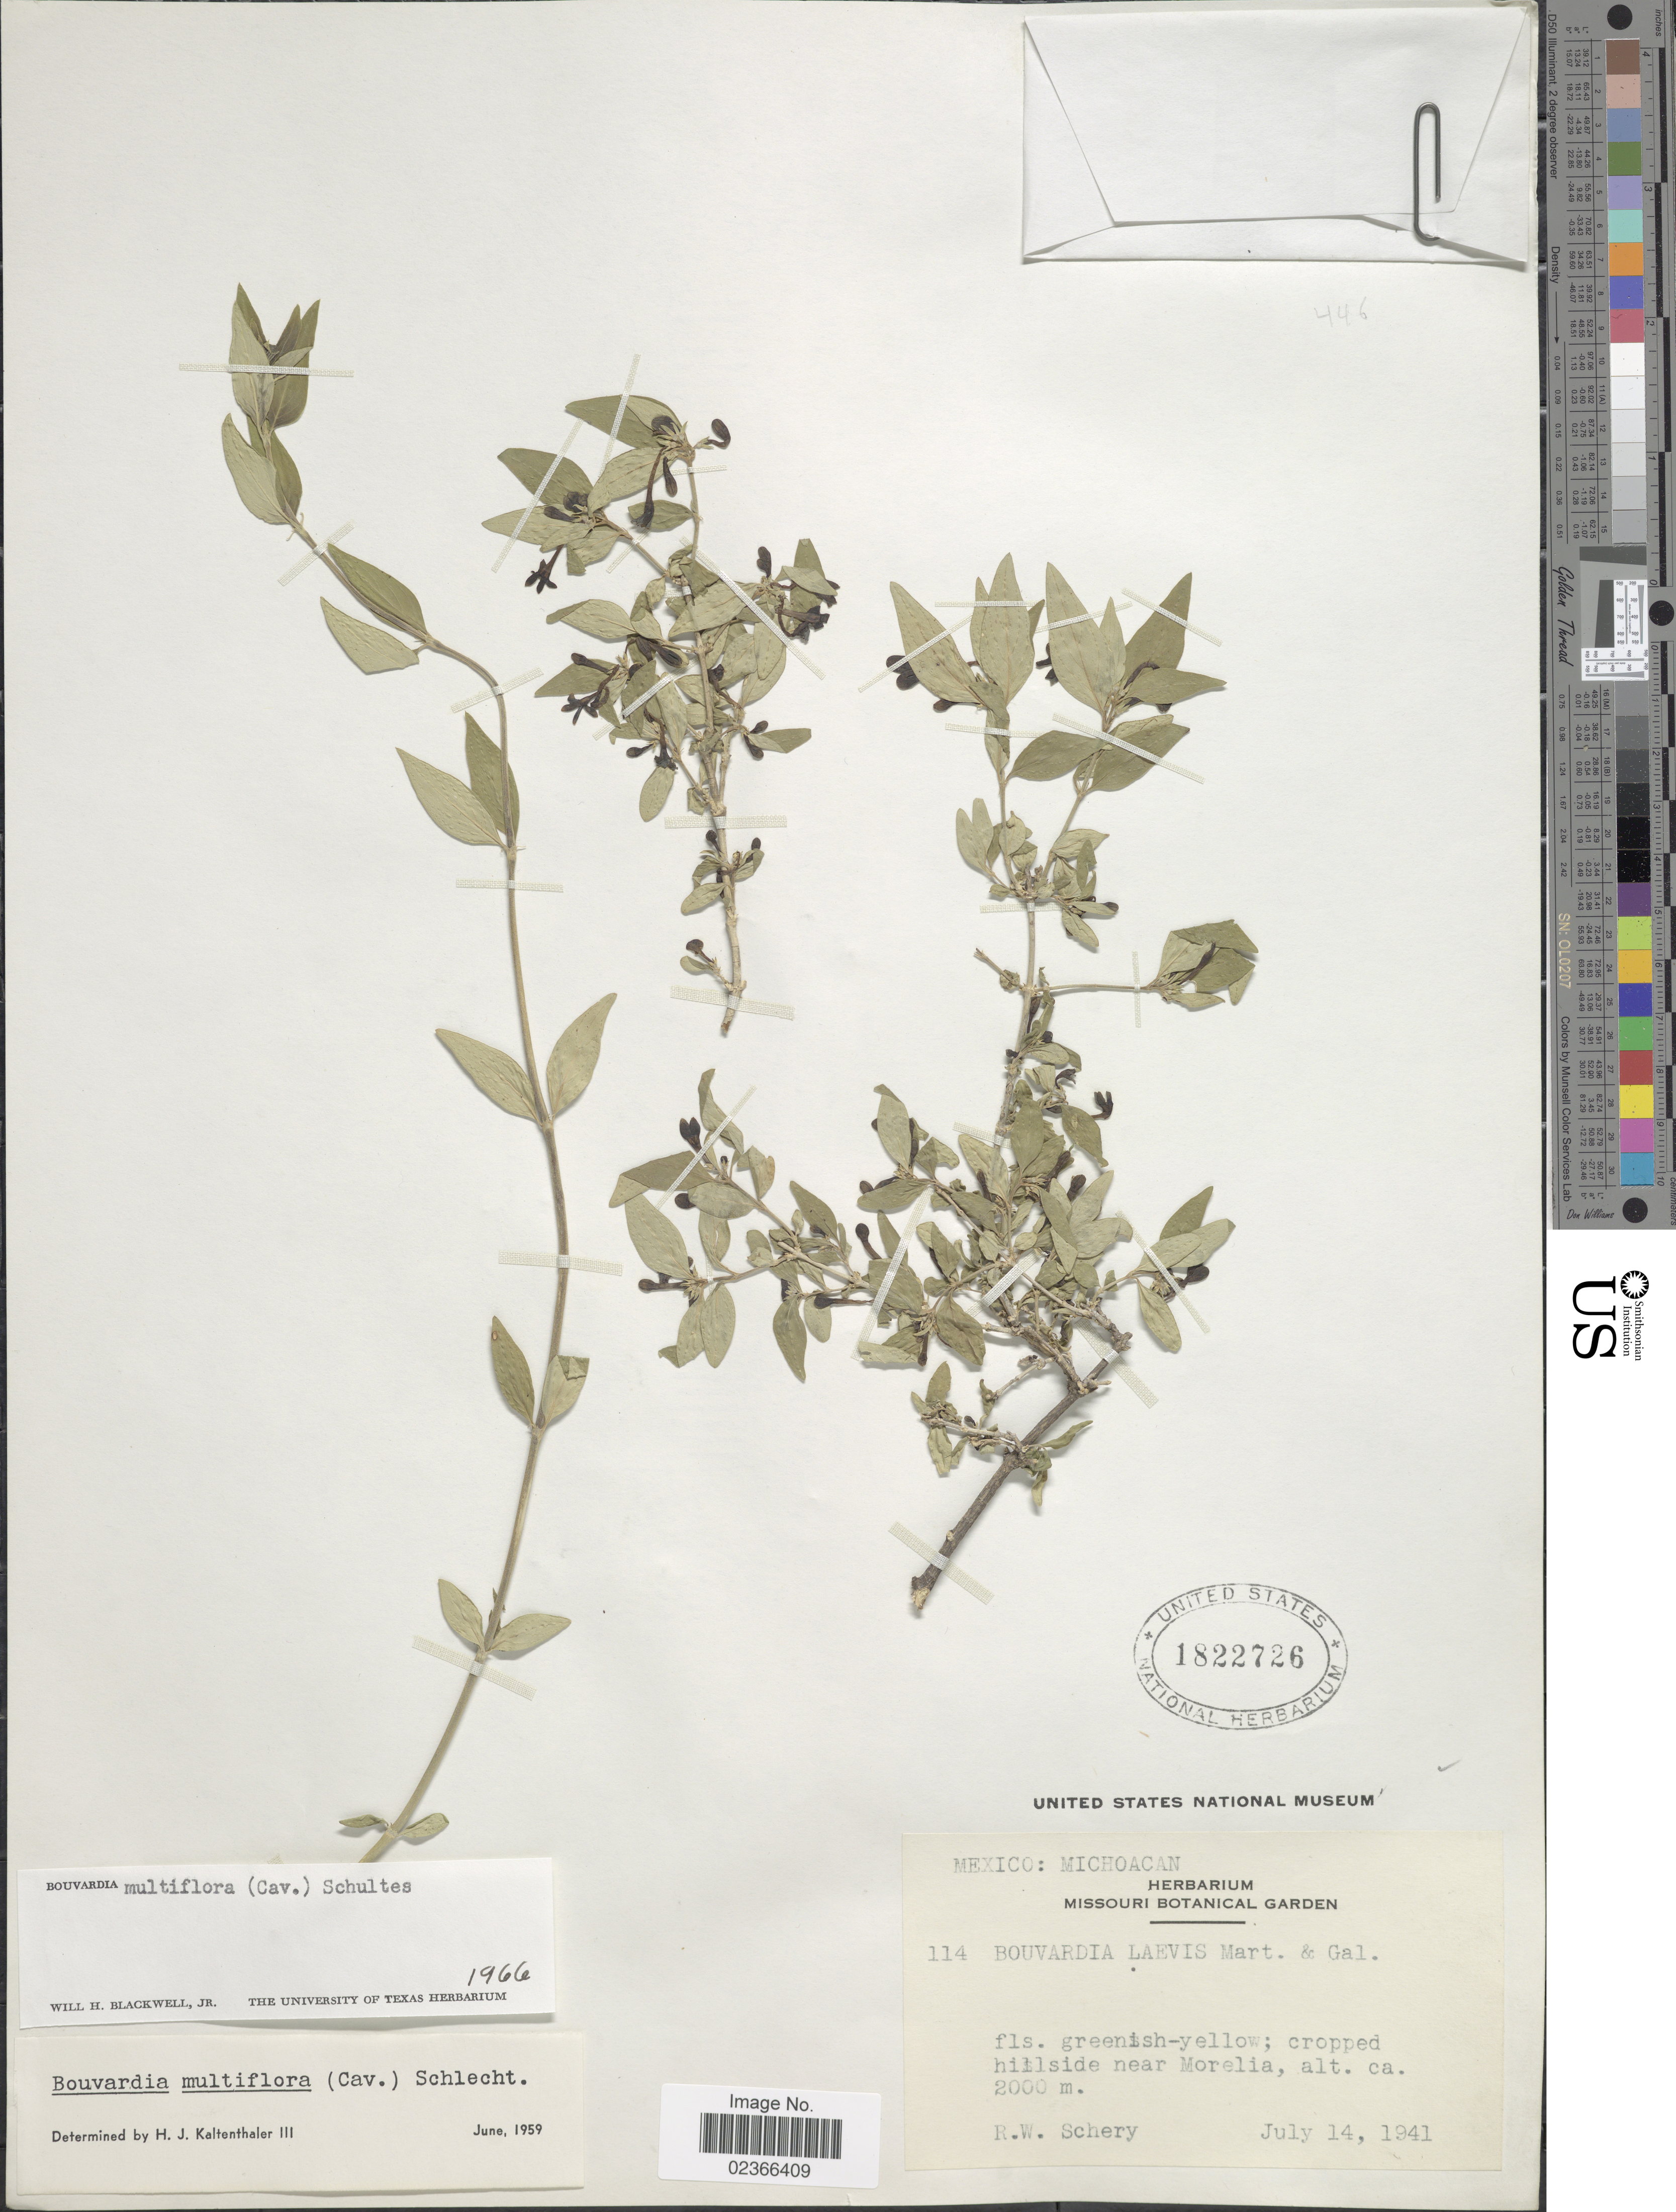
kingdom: Plantae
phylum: Tracheophyta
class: Magnoliopsida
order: Gentianales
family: Rubiaceae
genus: Bouvardia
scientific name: Bouvardia multiflora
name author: (Cav.) Schult.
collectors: R. W. Schery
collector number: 114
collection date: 1941-07-14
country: Mexico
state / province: Michoacán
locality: Cropped hillside near Morelia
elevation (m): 2000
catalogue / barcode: US 1822726